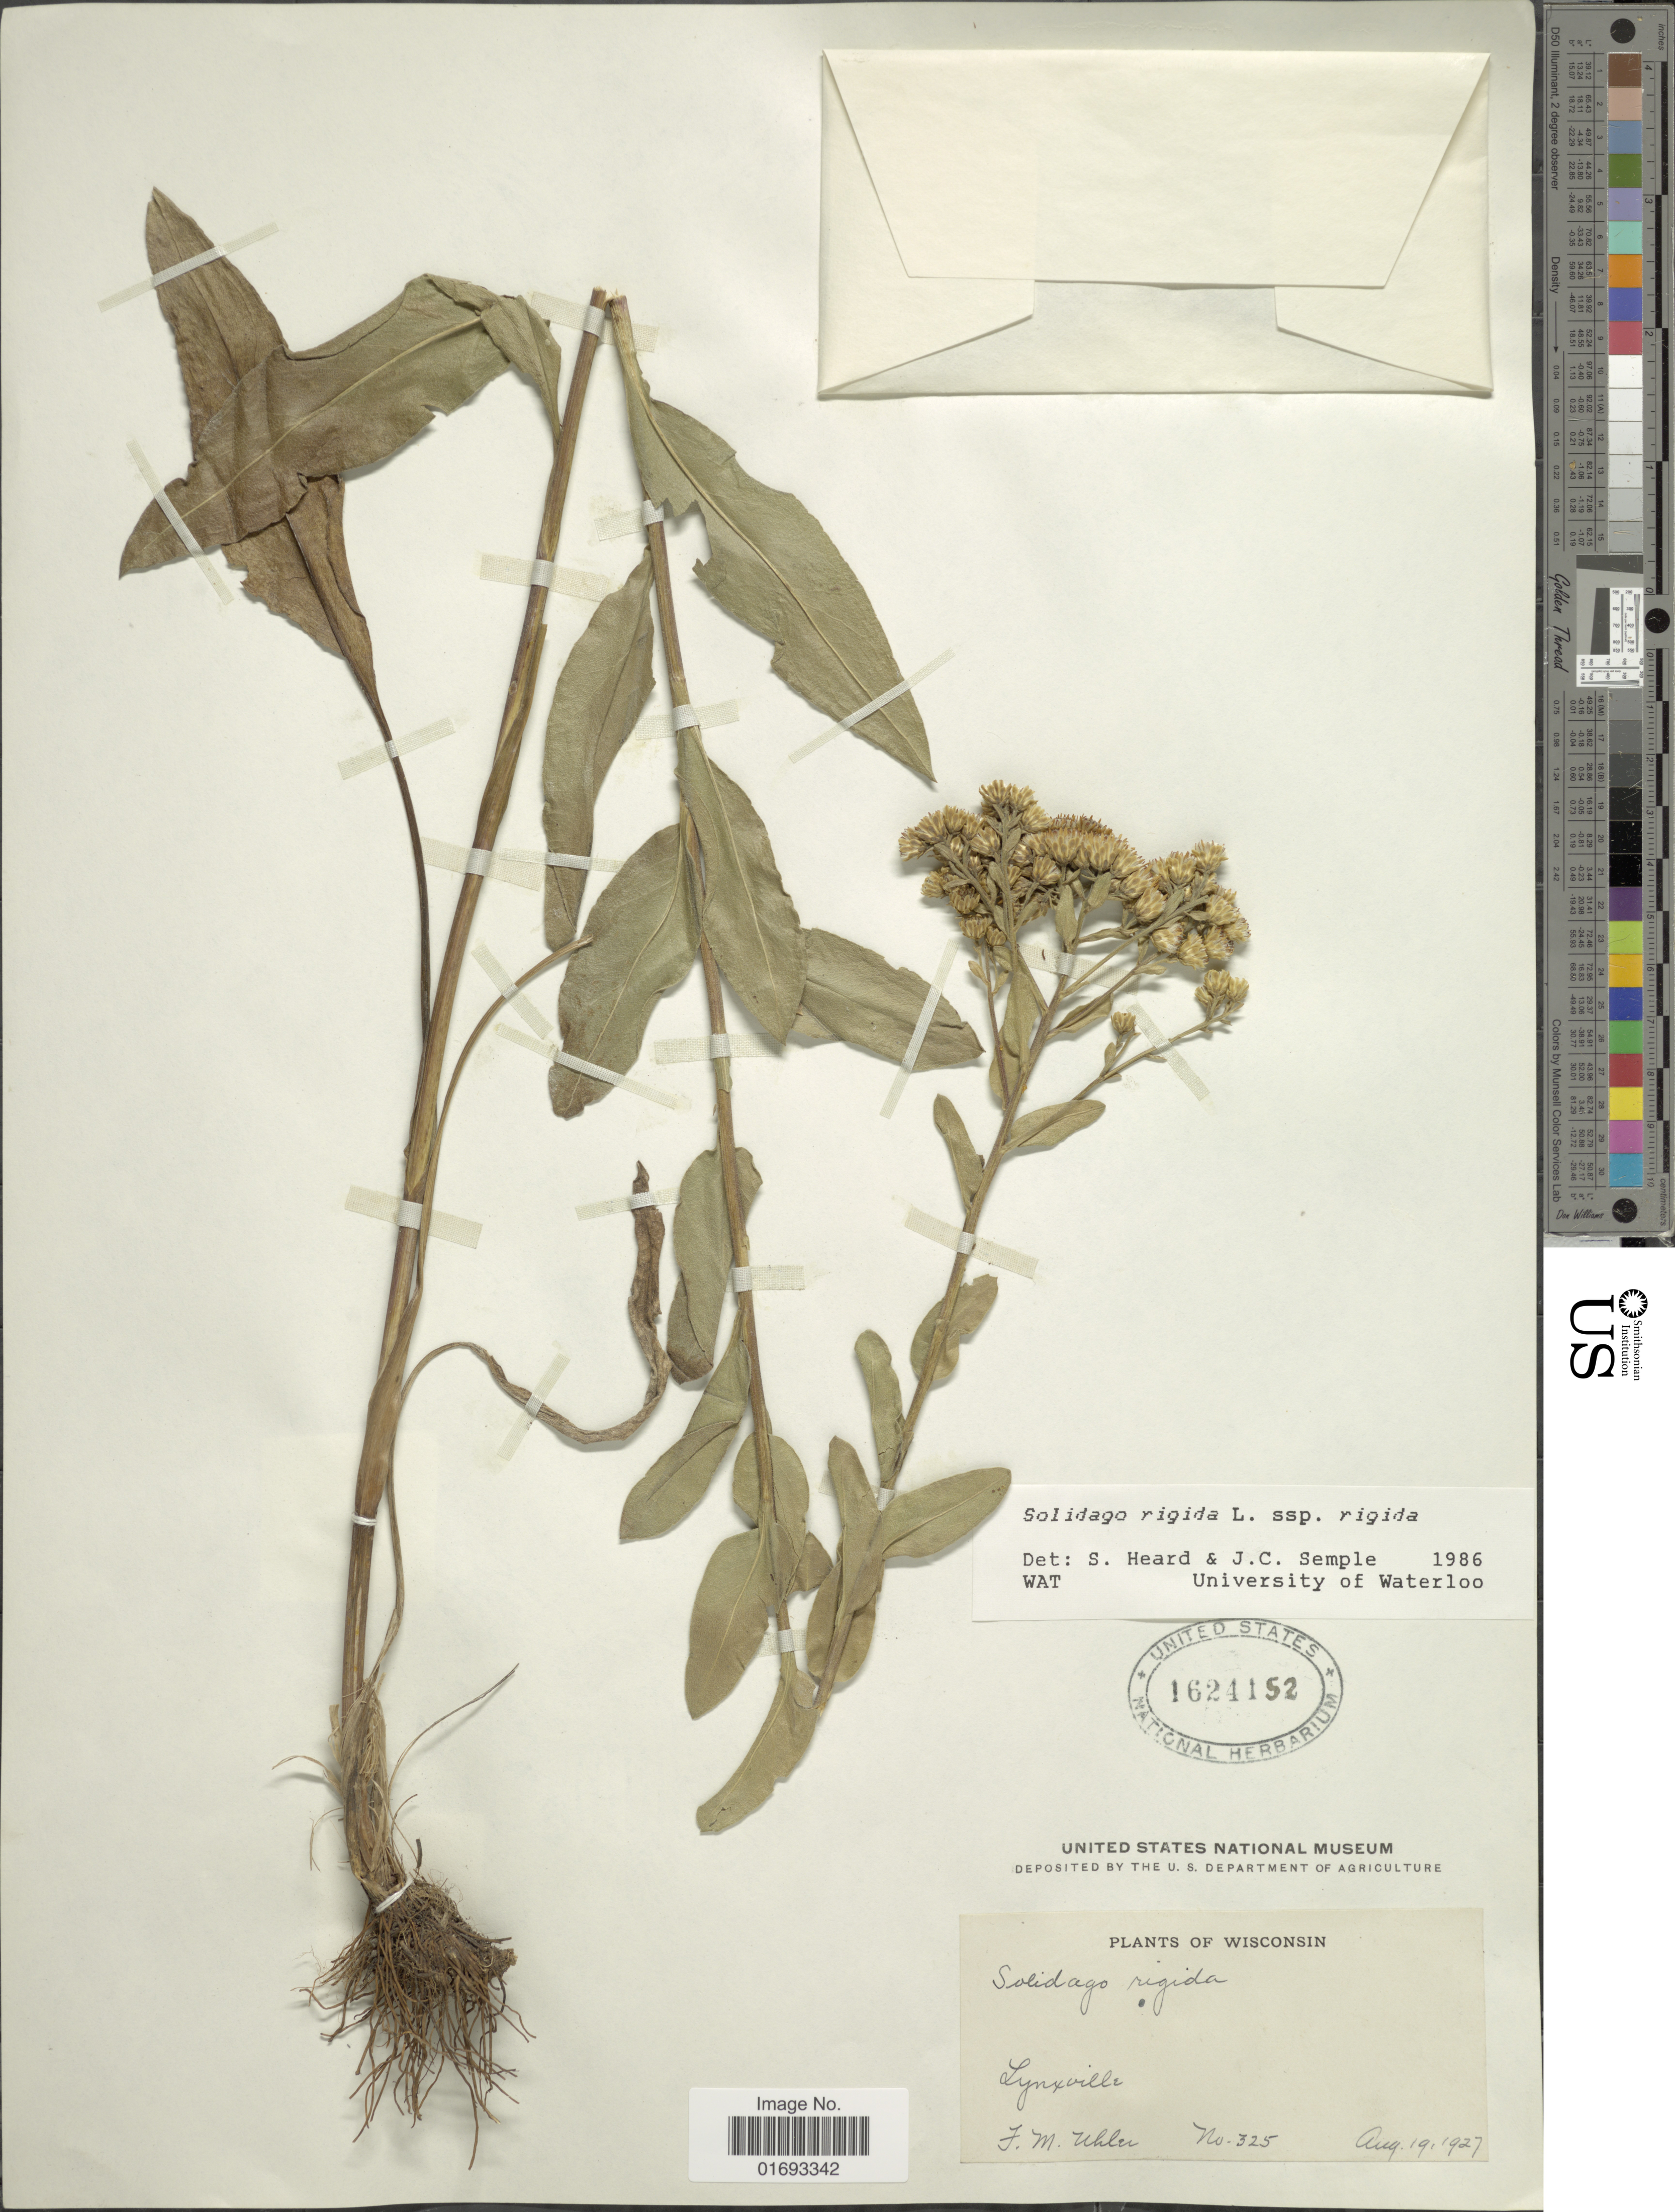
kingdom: Plantae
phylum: Tracheophyta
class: Magnoliopsida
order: Asterales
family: Asteraceae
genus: Oligoneuron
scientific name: Oligoneuron rigidum var. rigidum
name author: (L.) Small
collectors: F. M. Uhler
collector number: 325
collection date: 1927-08-19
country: United States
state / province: Wisconsin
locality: Lynnxville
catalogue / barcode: US 1624152